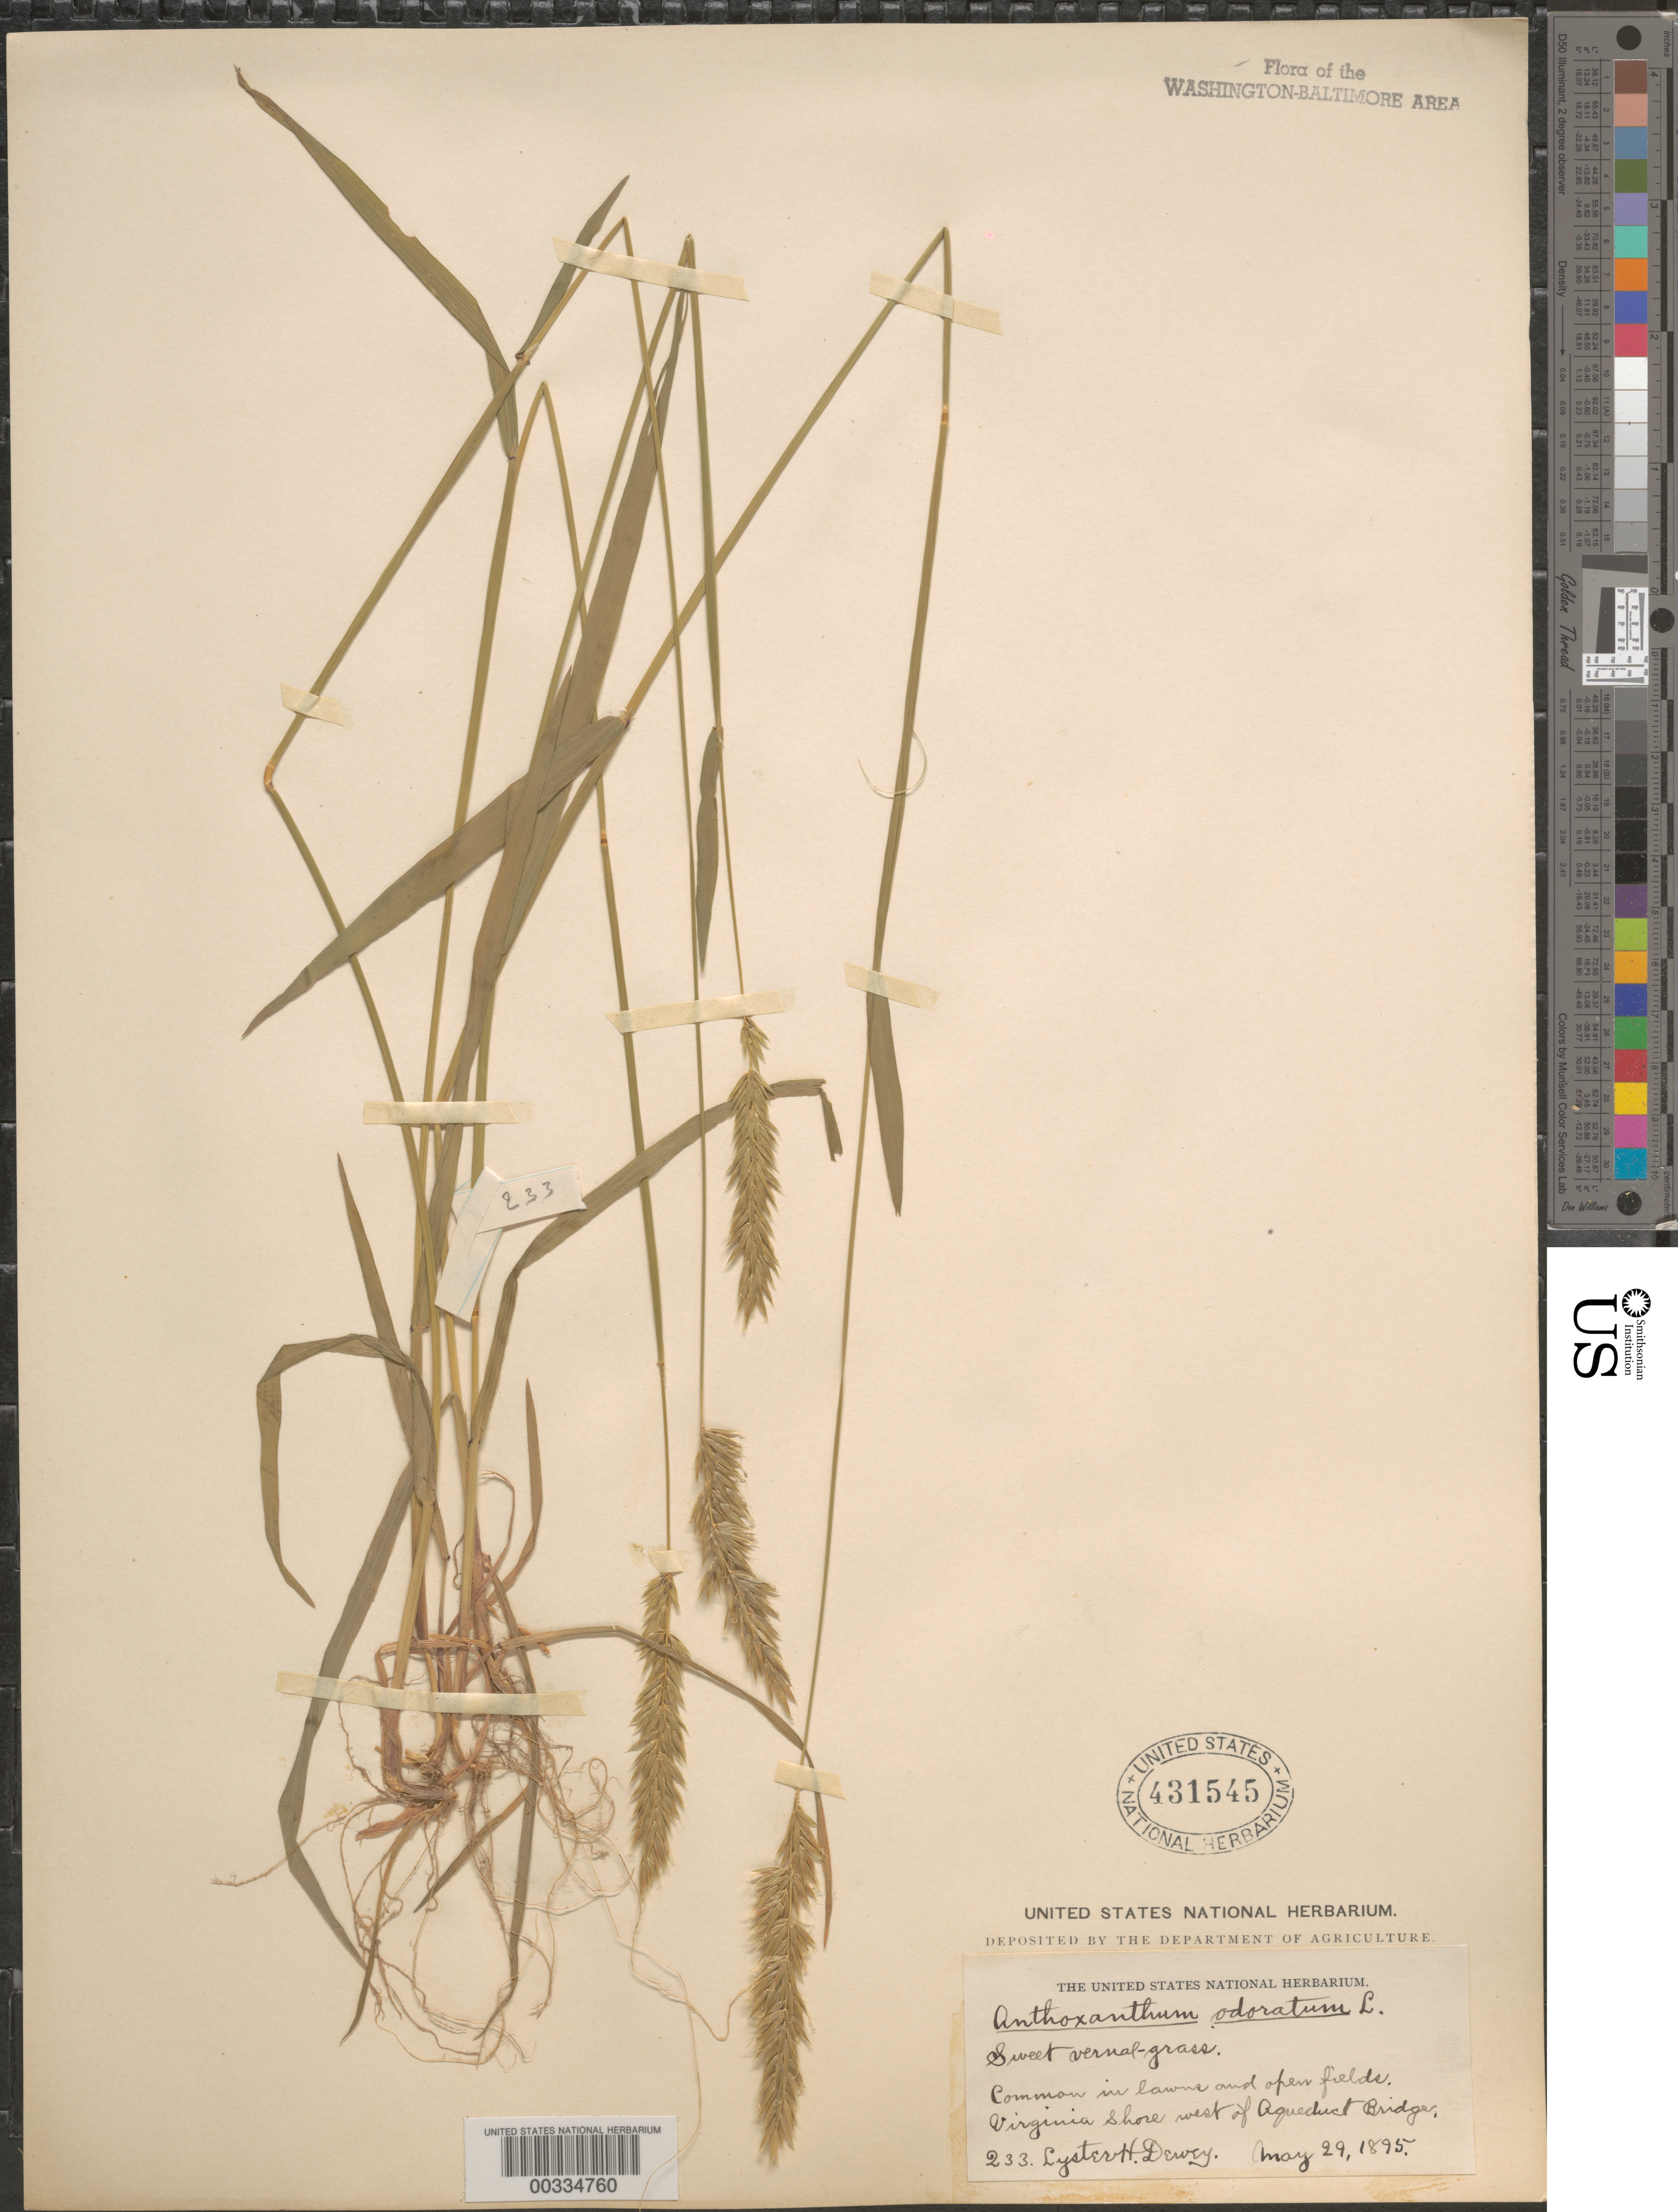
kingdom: Plantae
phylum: Tracheophyta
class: Liliopsida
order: Poales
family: Poaceae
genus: Anthoxanthum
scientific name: Anthoxanthum odoratum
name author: L.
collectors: L. H. Dewey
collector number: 233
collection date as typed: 29 May 1895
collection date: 1895-05-29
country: United States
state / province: Virginia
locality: West of Aqueduct Bridge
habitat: In lawns and open fields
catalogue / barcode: US 431545